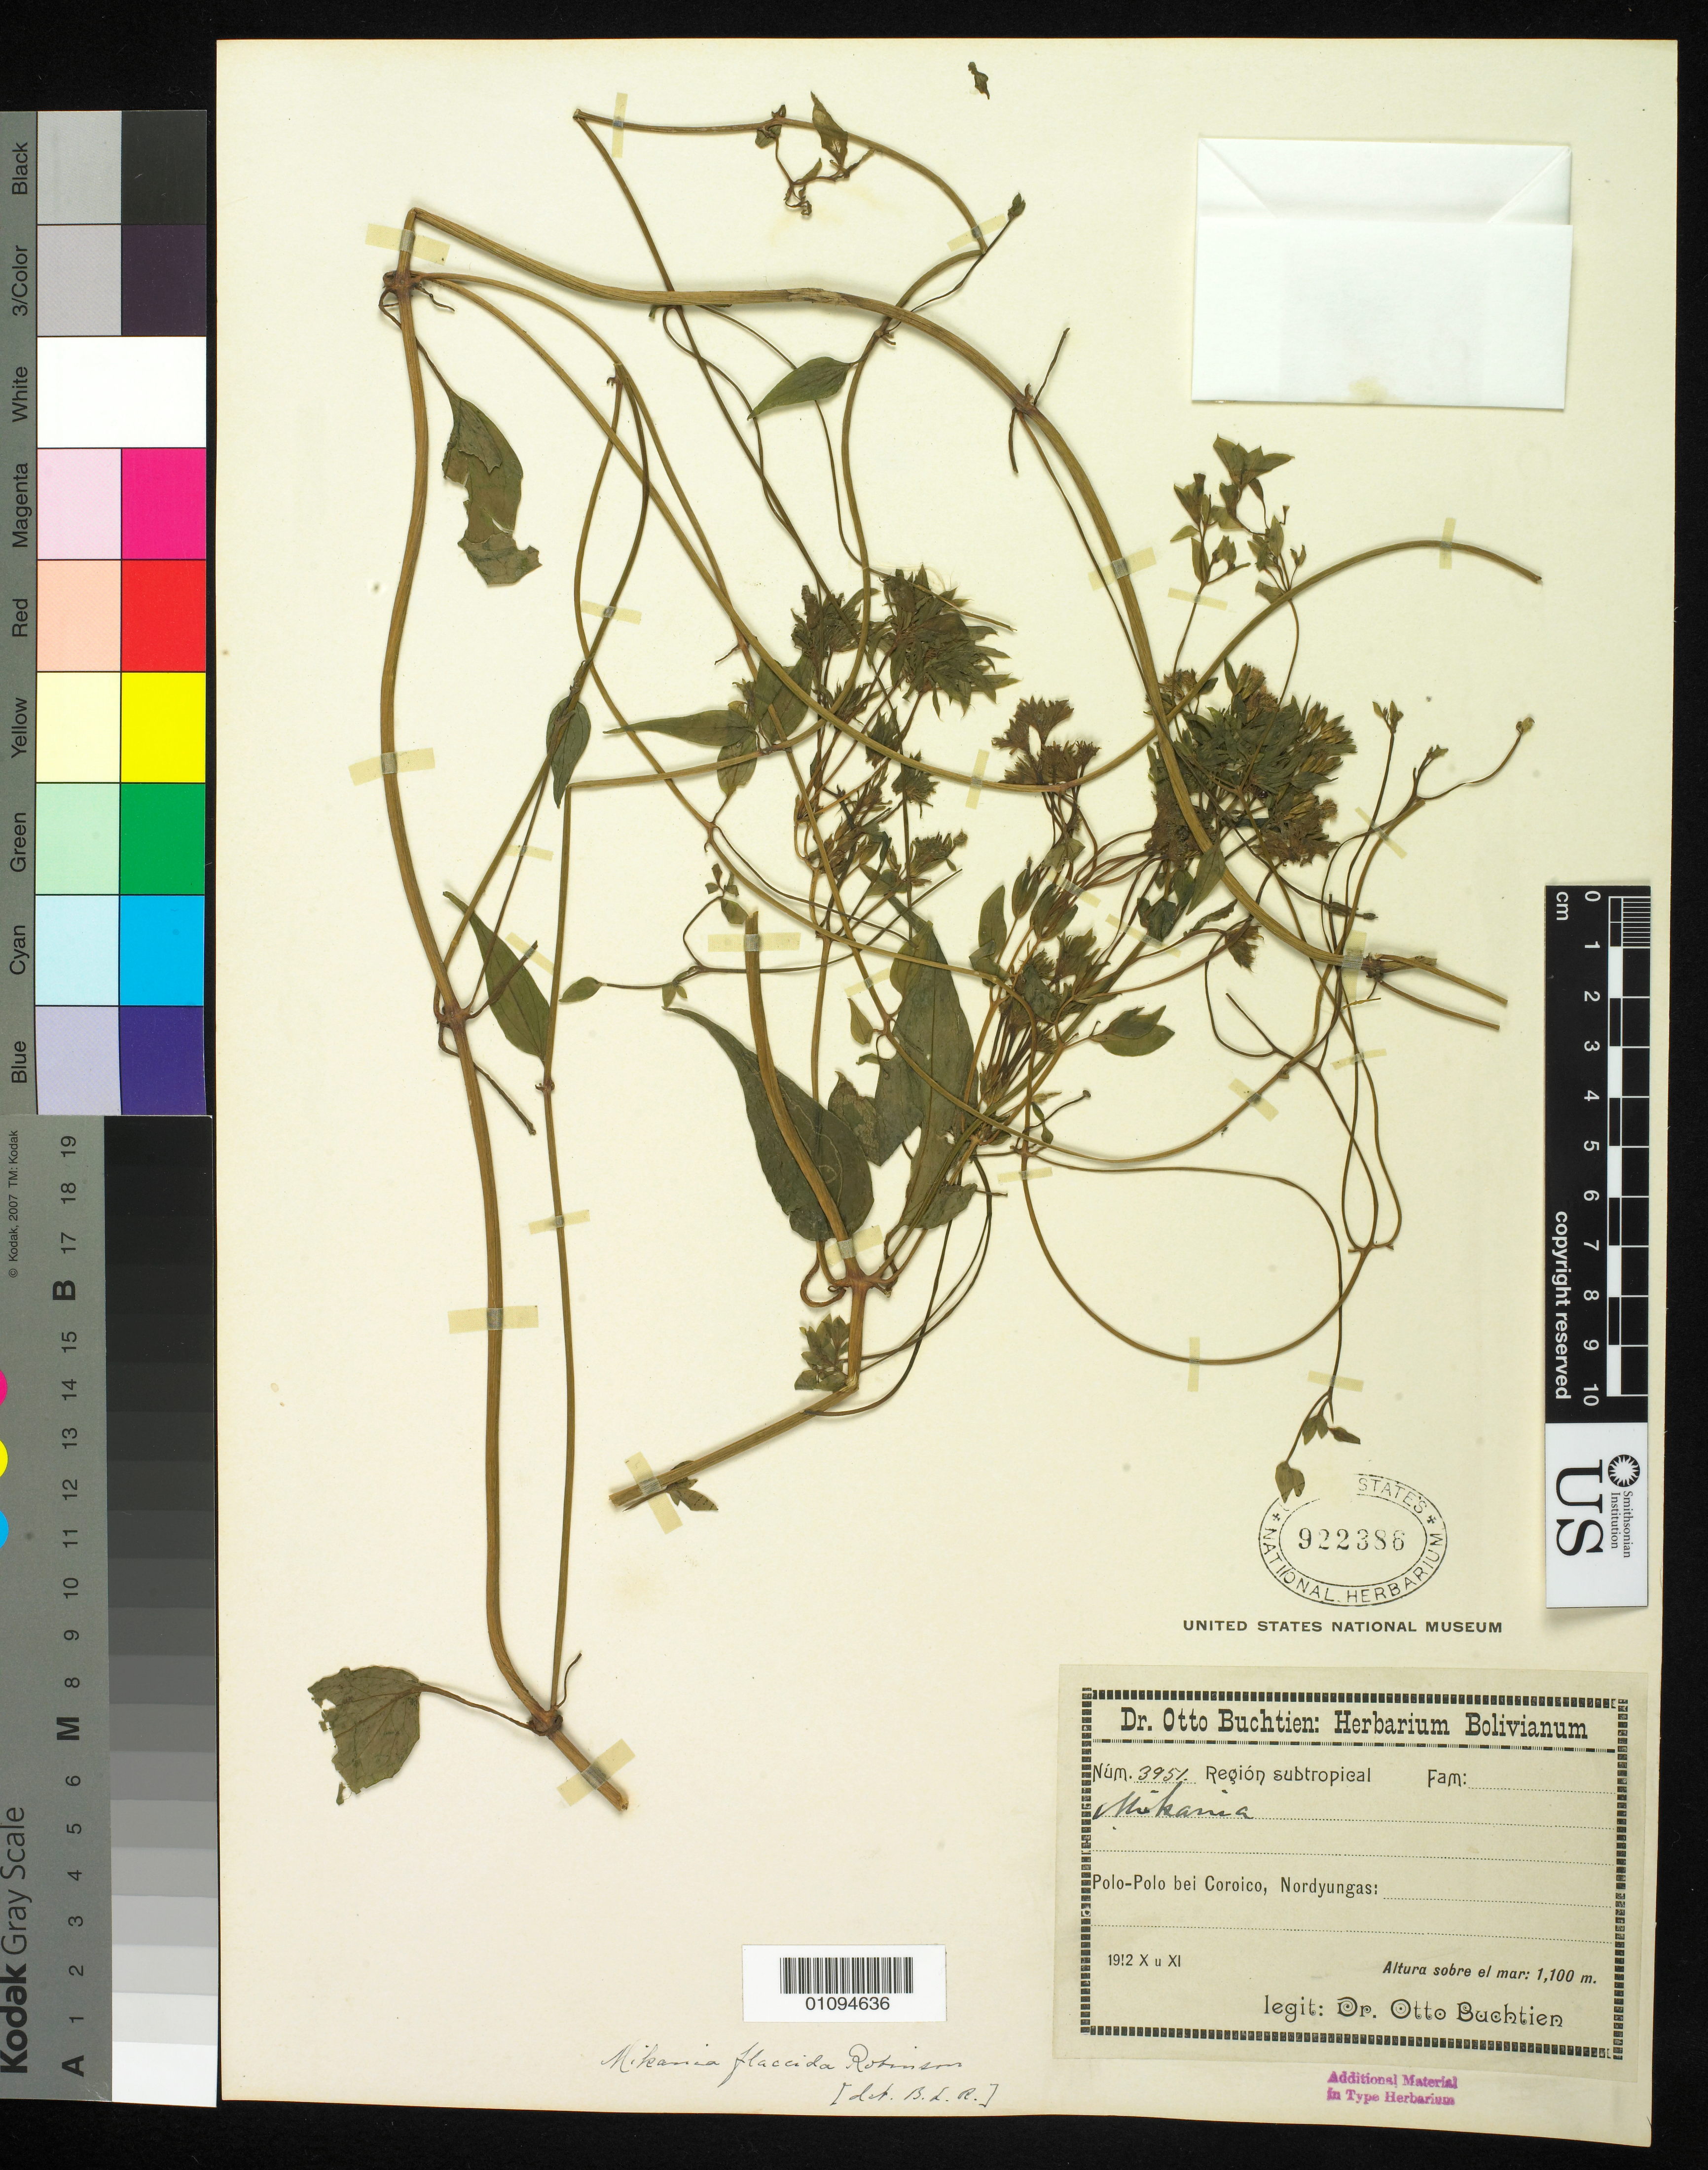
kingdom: Plantae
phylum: Tracheophyta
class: Magnoliopsida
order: Asterales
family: Asteraceae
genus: Mikania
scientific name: Mikania flaccida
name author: B.L. Rob.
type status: Isotype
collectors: O. Buchtien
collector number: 3951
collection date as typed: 1912 X u XI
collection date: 1912-10,1912-11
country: Bolivia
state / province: La Paz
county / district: Nor Yungas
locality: Polo-Polo bei Coroico, Nordyungas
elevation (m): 1100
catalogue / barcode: US 922386